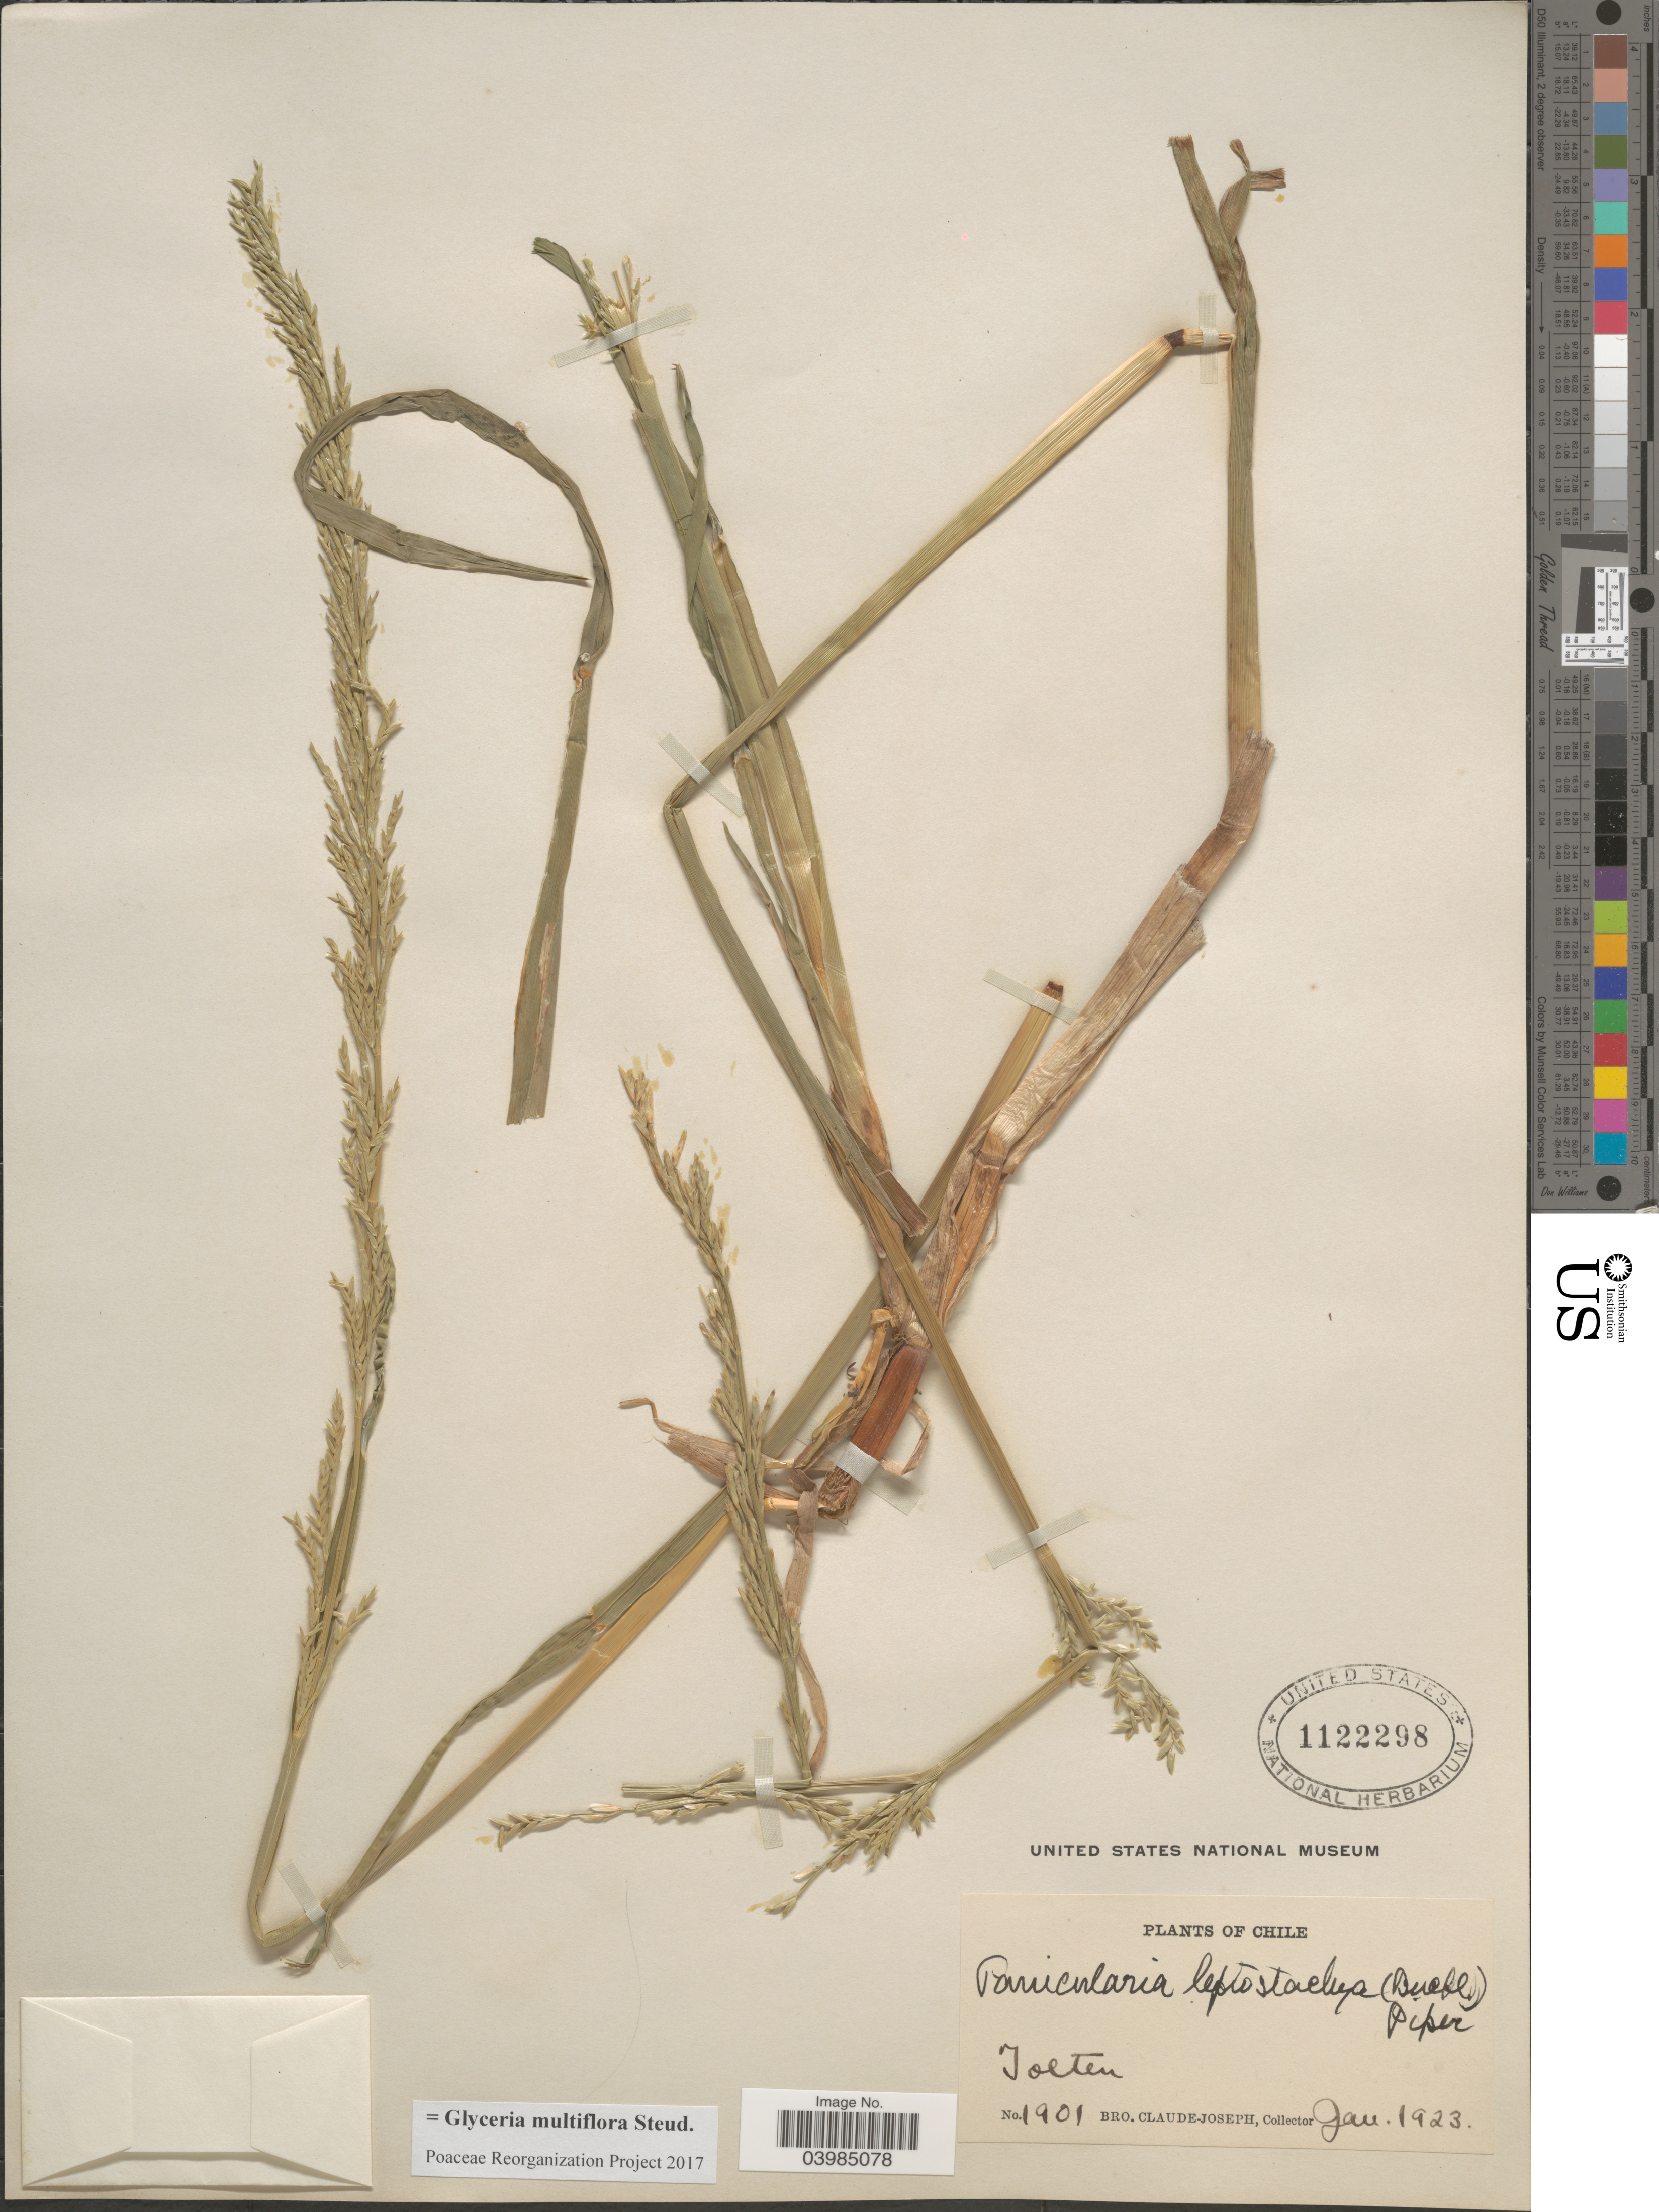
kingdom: Plantae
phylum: Tracheophyta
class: Liliopsida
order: Poales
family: Poaceae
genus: Glyceria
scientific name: Glyceria multiflora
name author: Steud.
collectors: Bro. Claude-Joseph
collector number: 1901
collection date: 1923-01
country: Chile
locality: Tolten.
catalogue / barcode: US 1122298